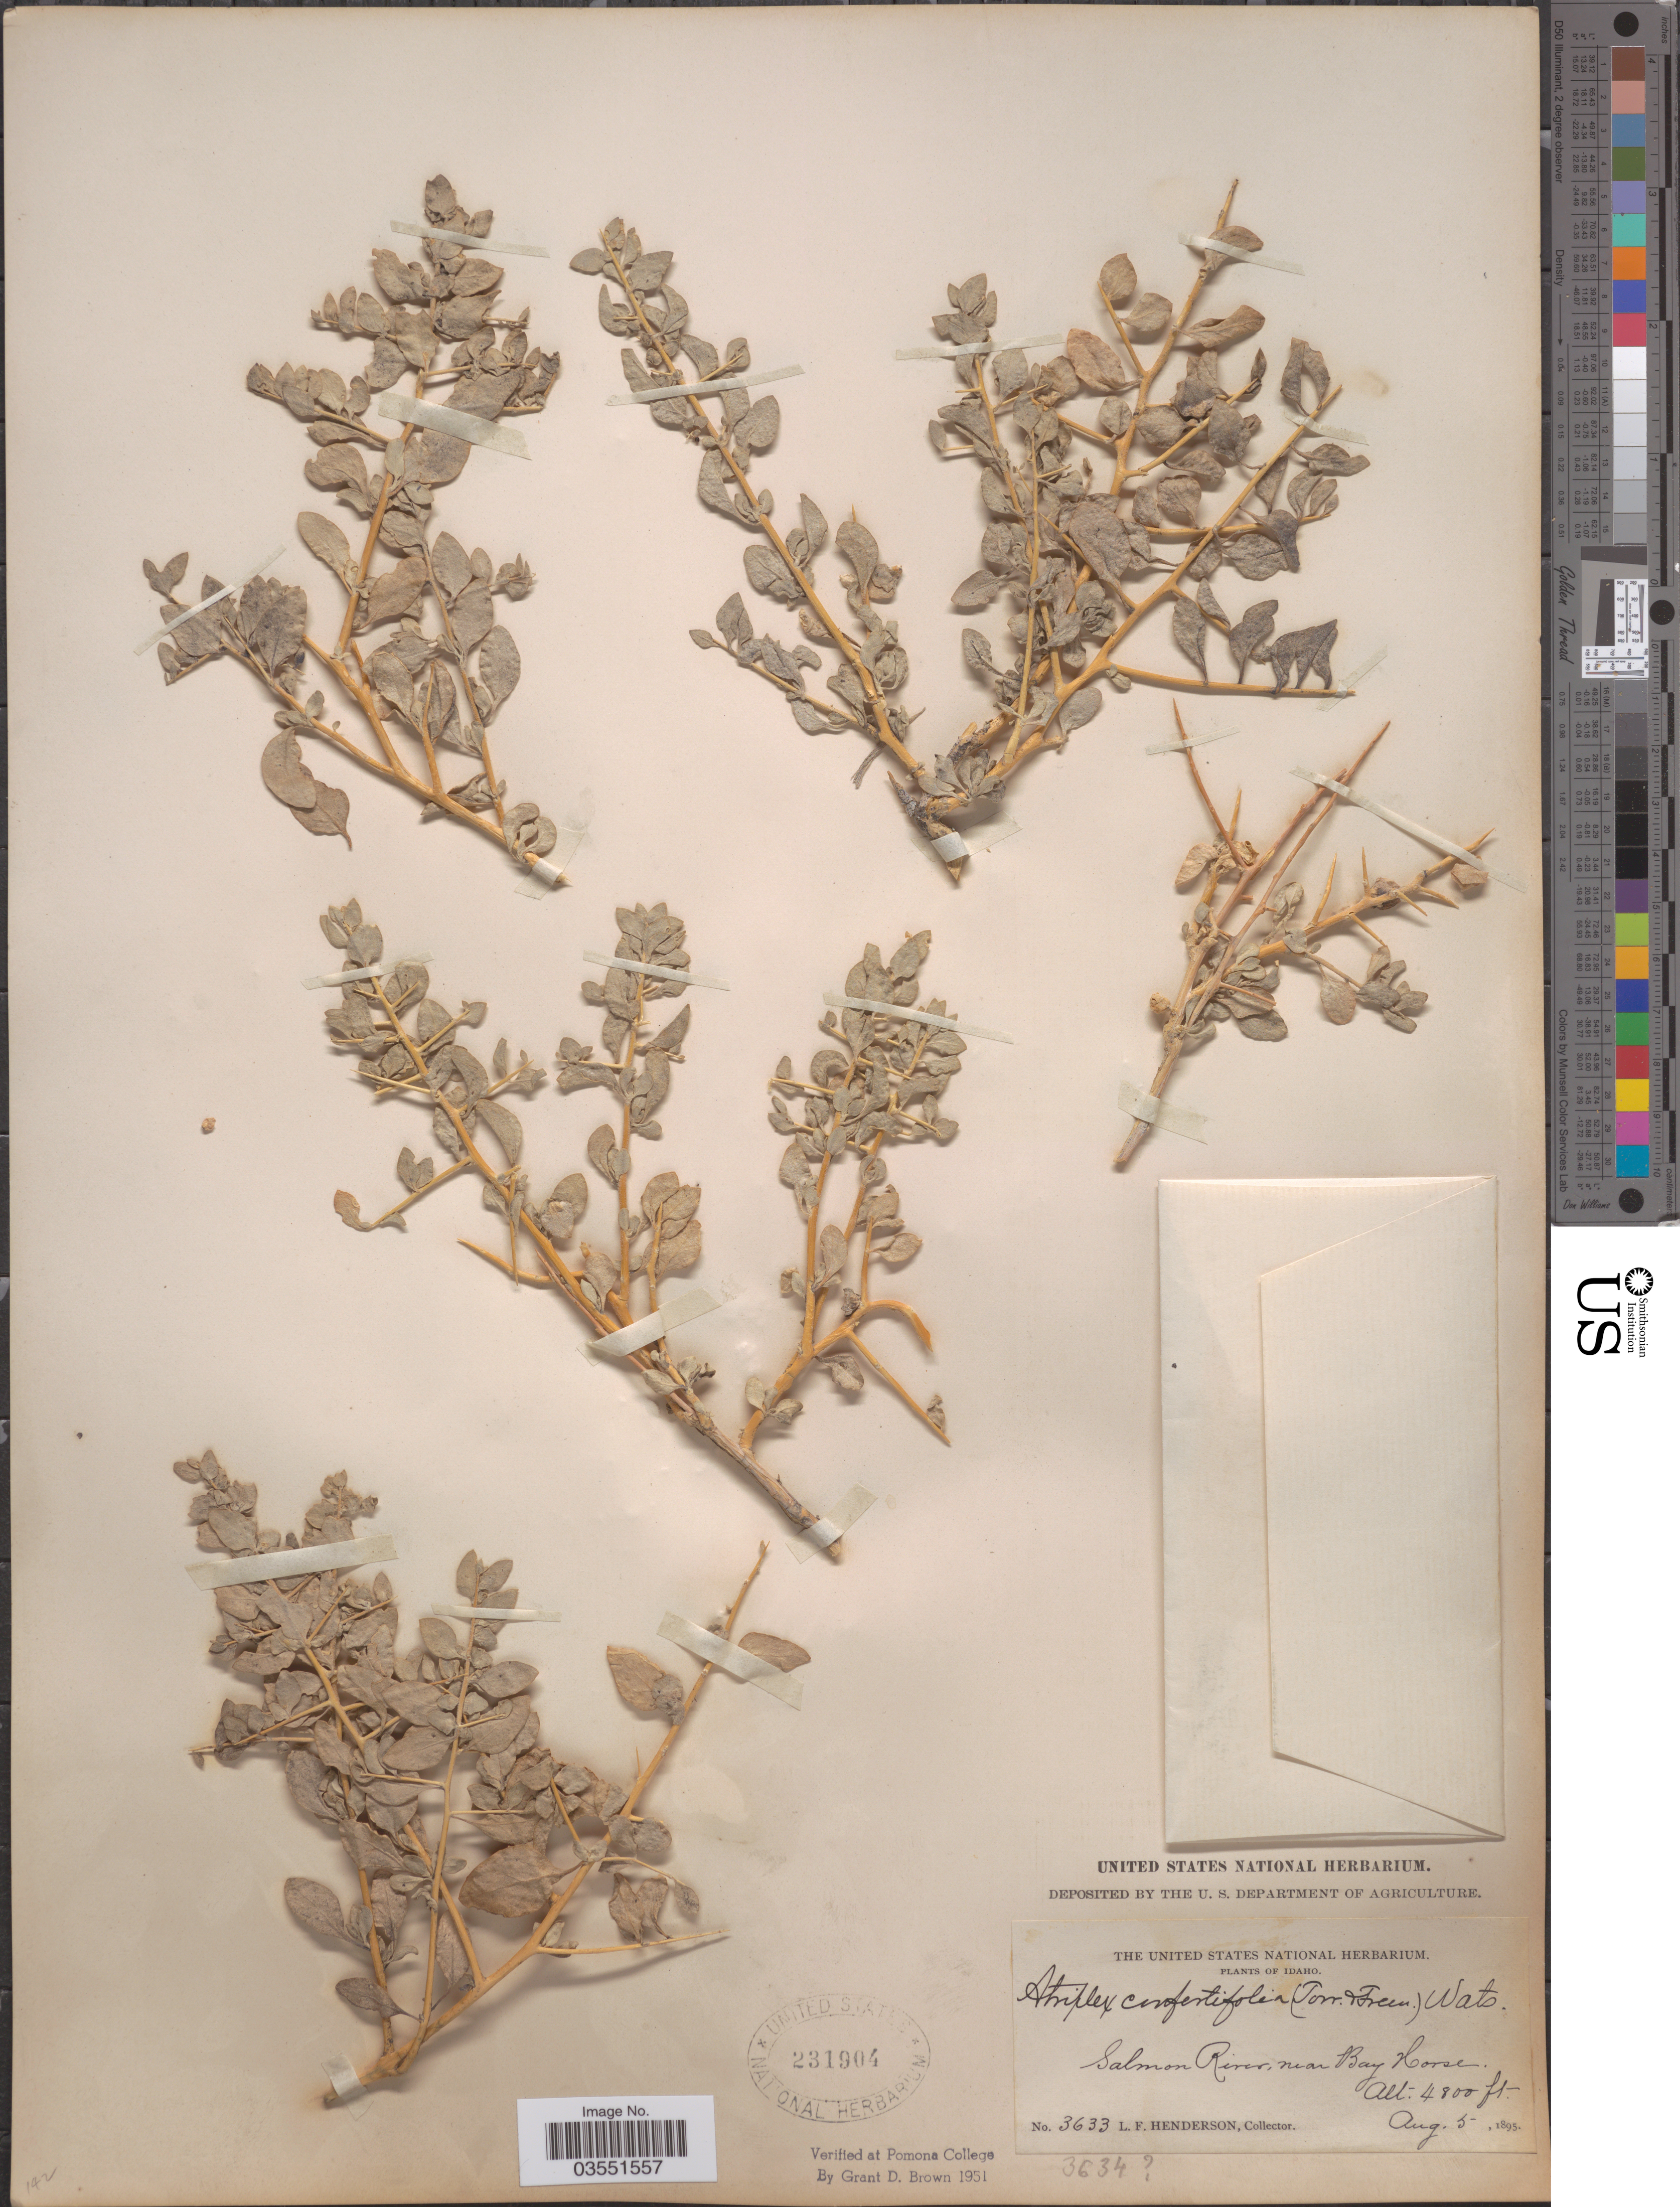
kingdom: Plantae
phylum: Tracheophyta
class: Magnoliopsida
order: Caryophyllales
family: Amaranthaceae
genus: Atriplex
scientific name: Atriplex confertifolia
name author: (Torr. & Frém.) S. Watson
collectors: L. Henderson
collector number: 3633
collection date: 1895-08-05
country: United States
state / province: Idaho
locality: Salmon River, near Bay Horse.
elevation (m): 1463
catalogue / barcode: US 231904